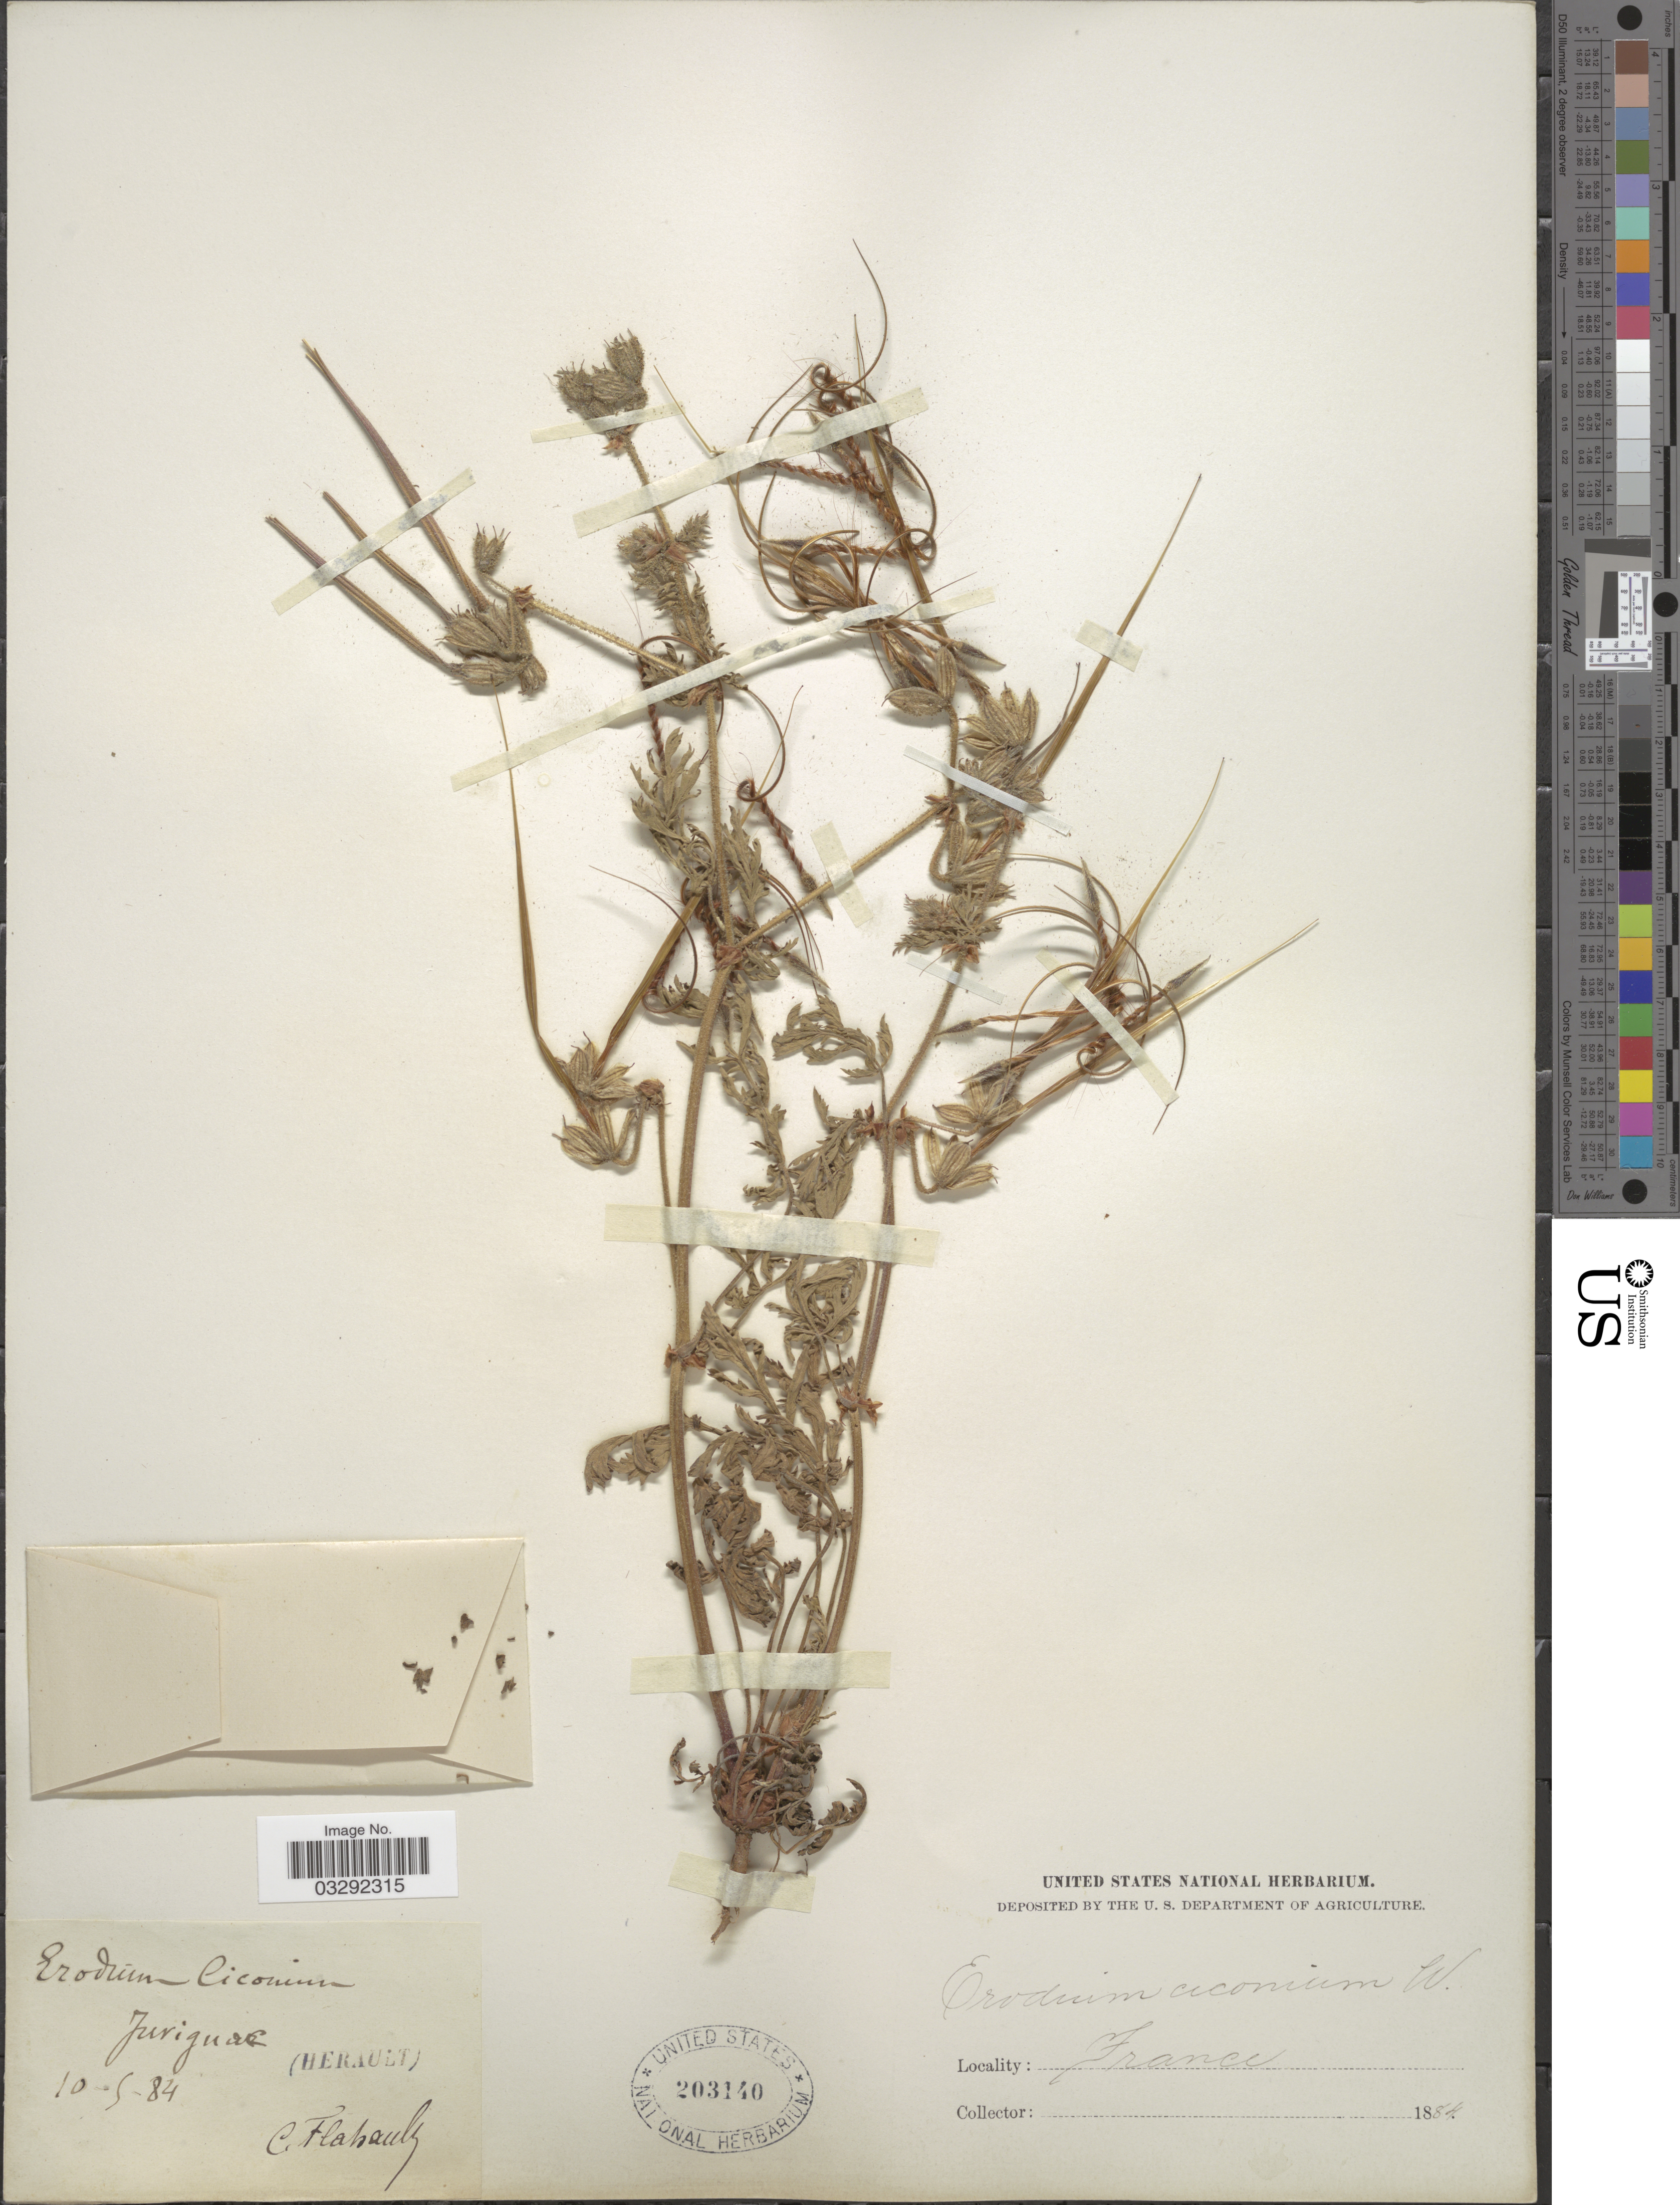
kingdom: Plantae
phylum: Tracheophyta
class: Magnoliopsida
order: Geraniales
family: Geraniaceae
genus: Erodium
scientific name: Erodium ciconium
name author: (L.) L'Hér.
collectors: Flahault, C.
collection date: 1884-05-10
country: France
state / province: Occitanie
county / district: Hérault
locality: Juvignac (Herault).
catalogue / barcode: US 203140